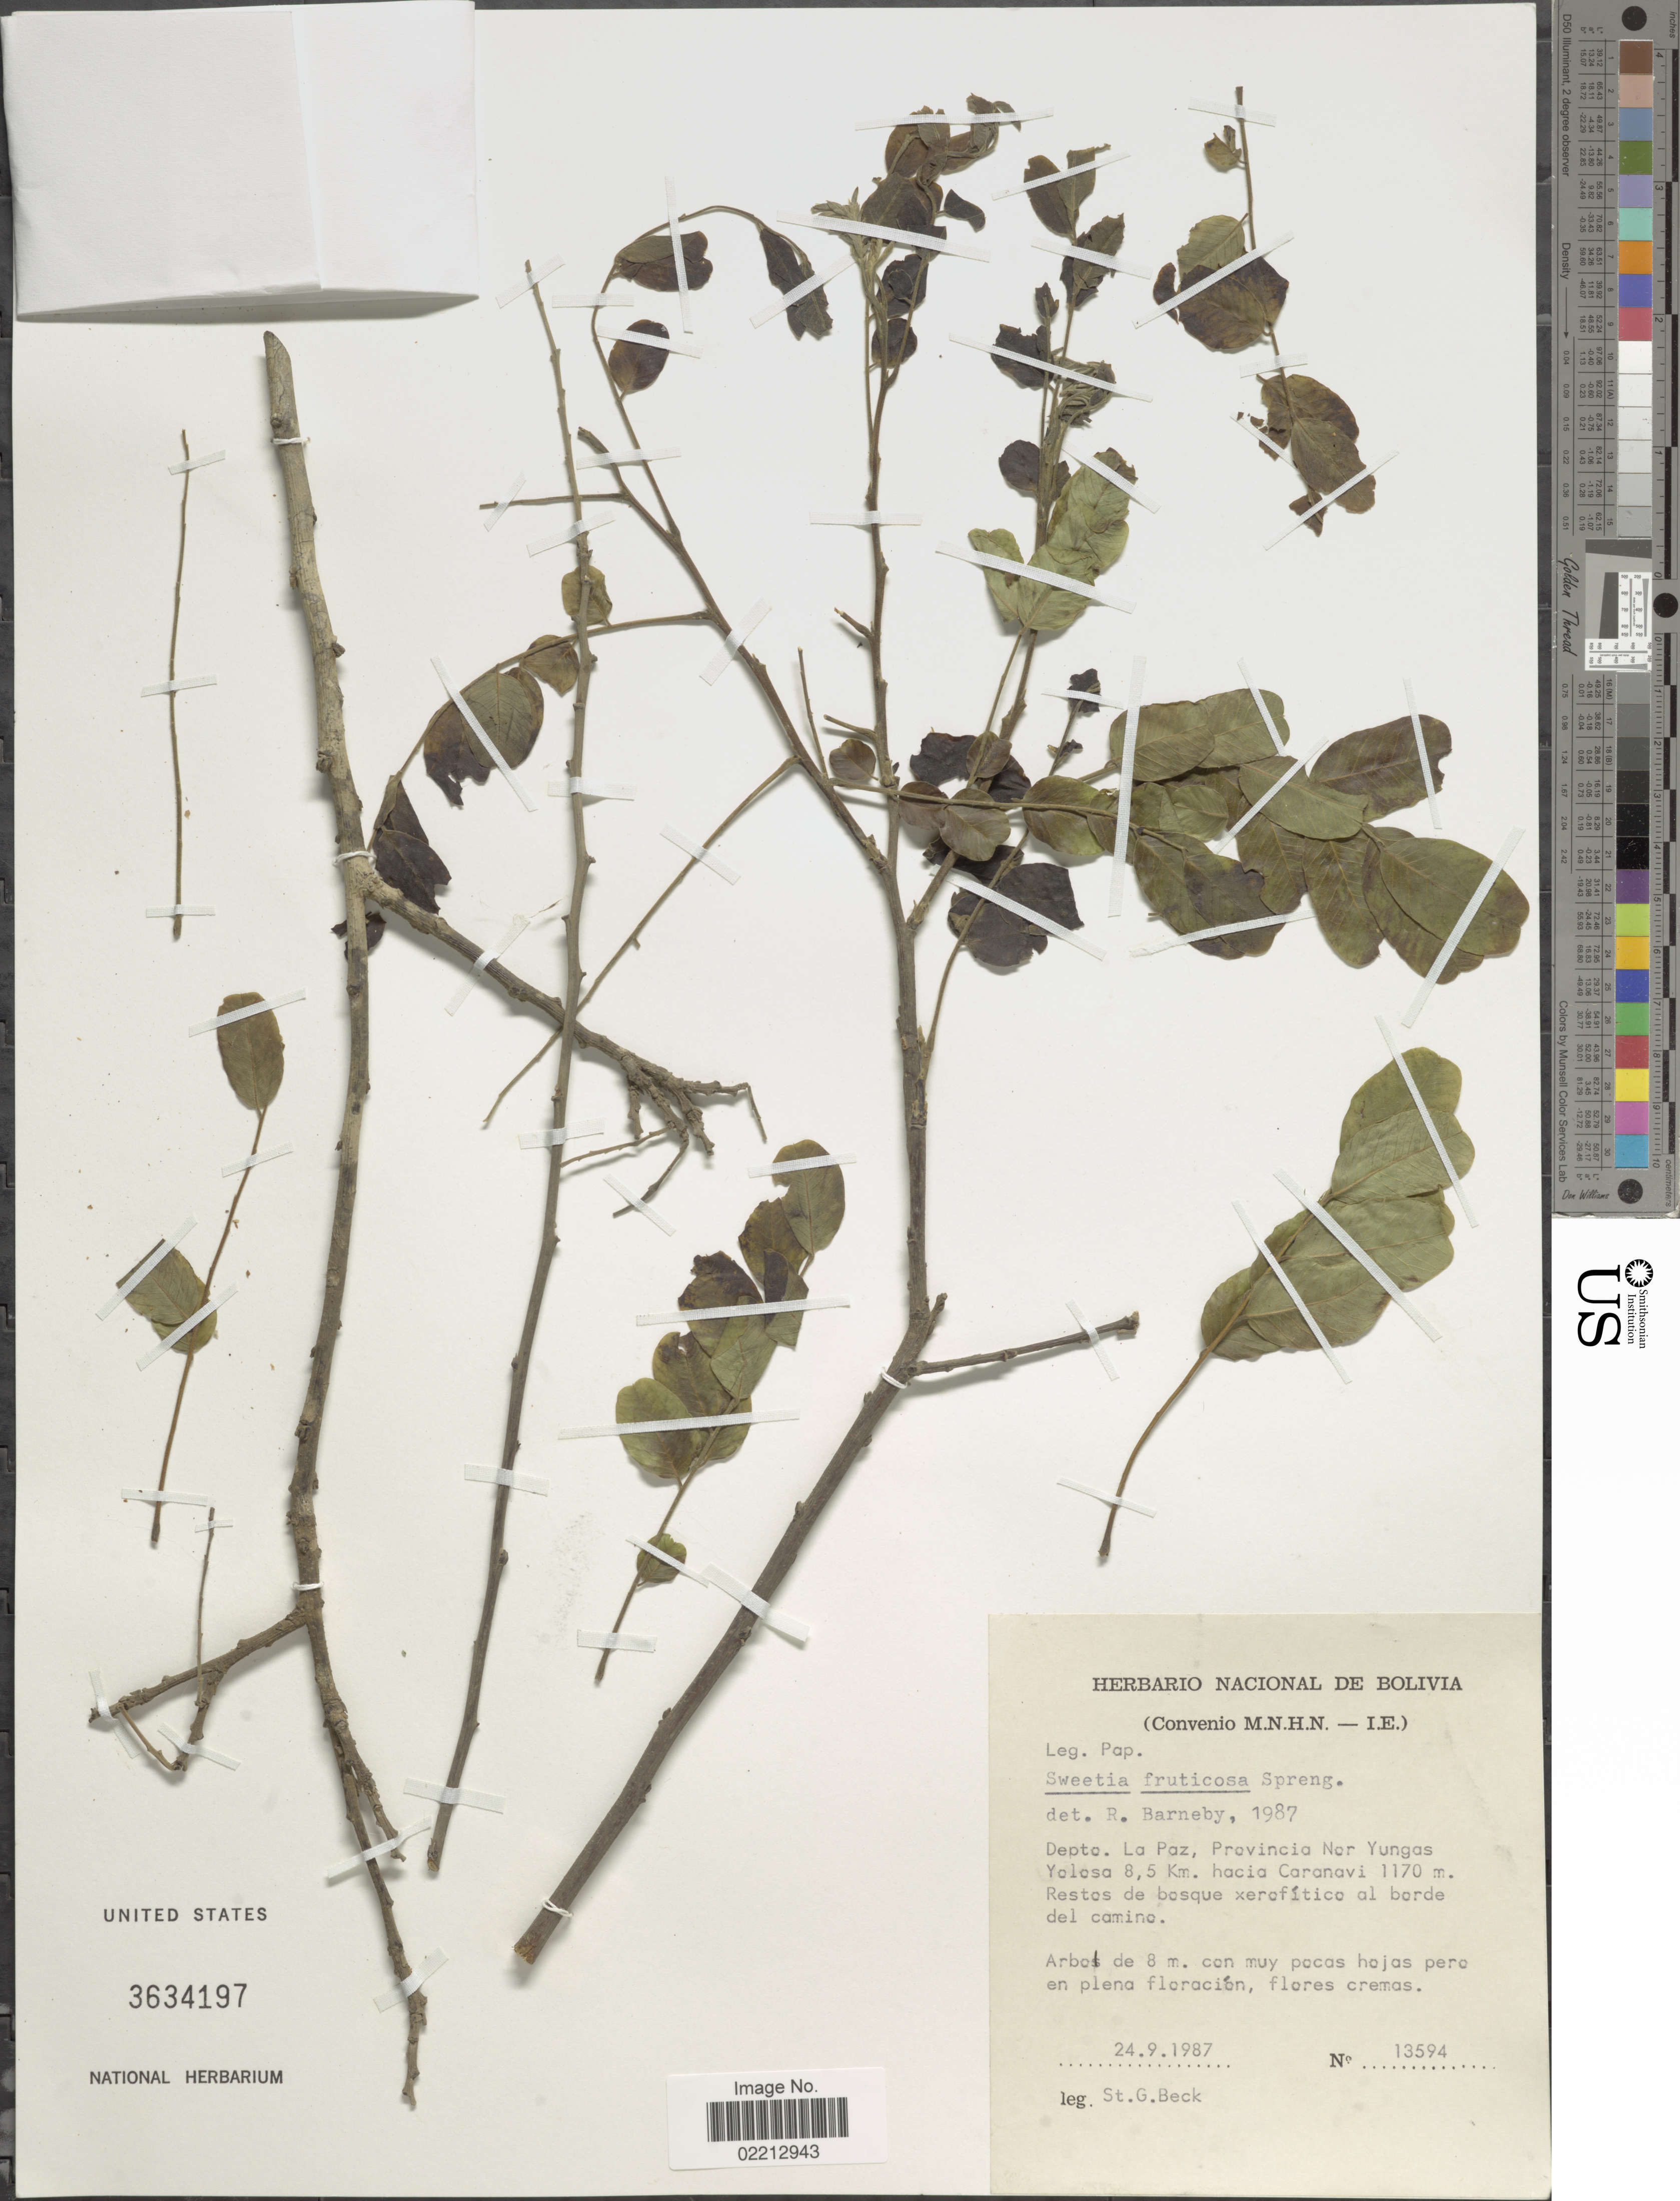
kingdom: Plantae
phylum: Tracheophyta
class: Magnoliopsida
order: Fabales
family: Fabaceae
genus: Sweetia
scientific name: Sweetia fruticosa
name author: Spreng.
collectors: S. G. Beck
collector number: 13594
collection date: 1987-09-24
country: Bolivia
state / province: La Paz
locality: Provinca Nor Yungas, Yolosa 8.5 km. hacia Caranavi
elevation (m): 1170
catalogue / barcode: US 3634197